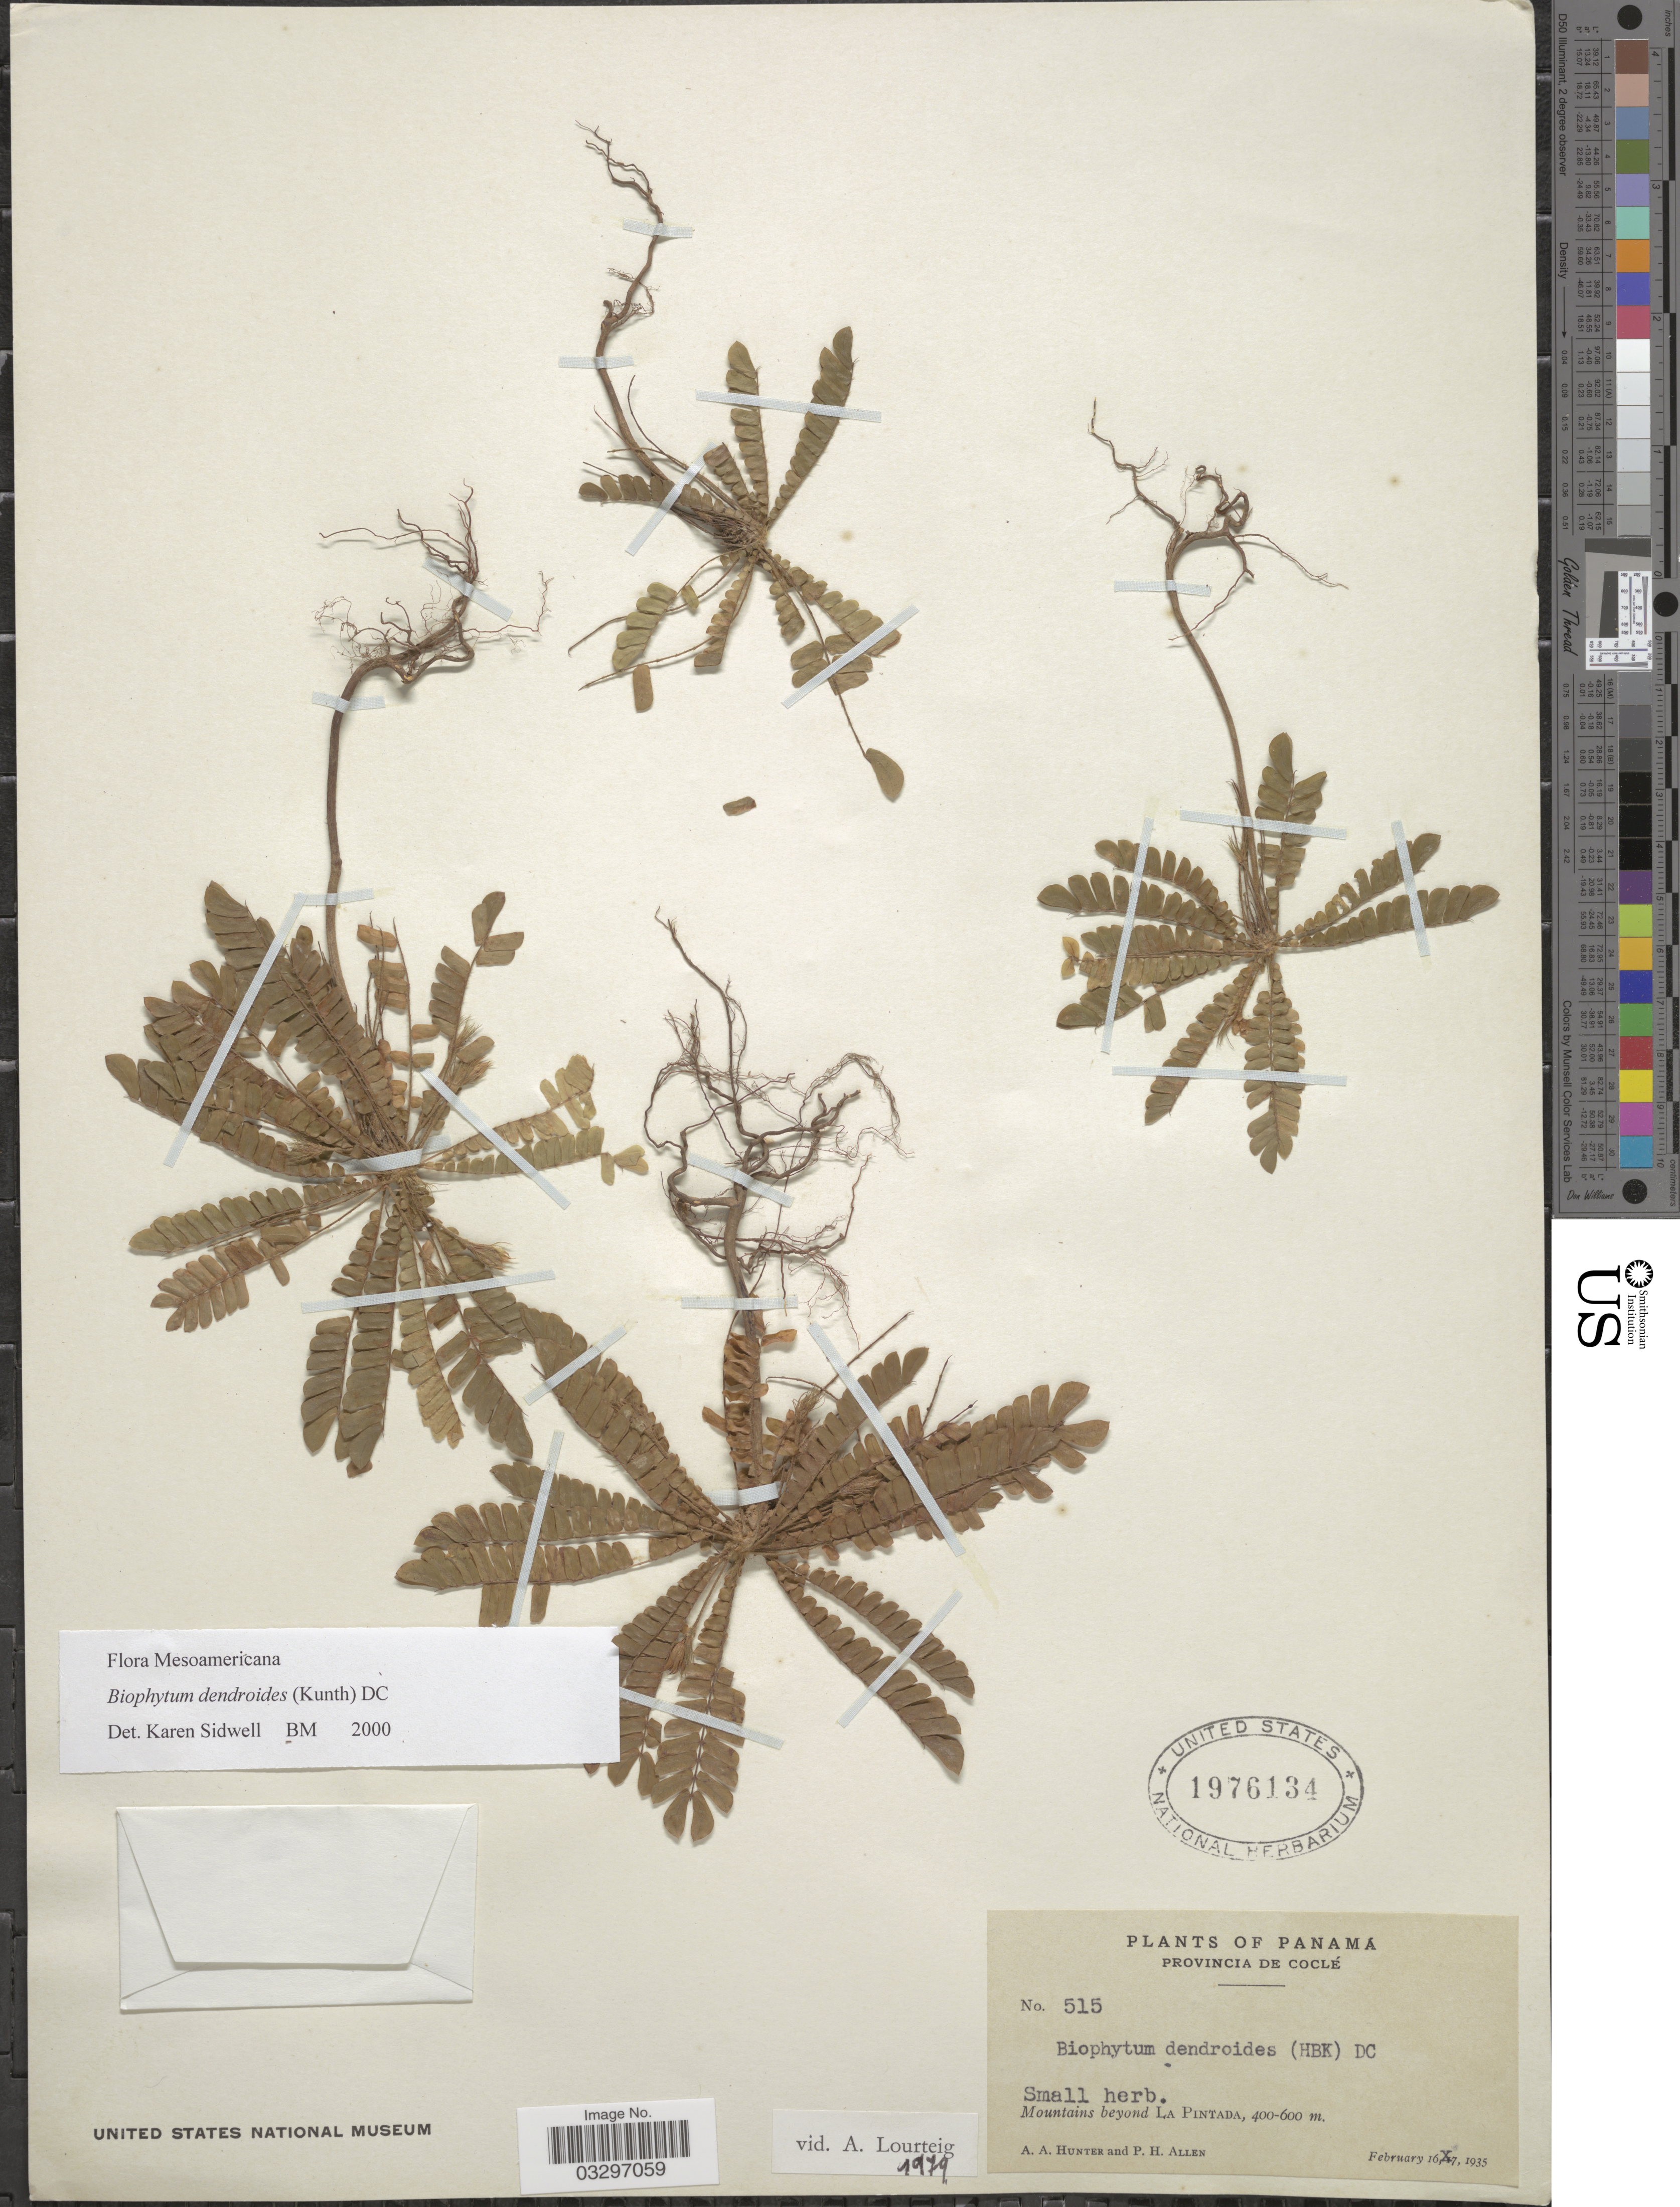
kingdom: Plantae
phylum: Tracheophyta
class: Magnoliopsida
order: Oxalidales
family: Oxalidaceae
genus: Biophytum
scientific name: Biophytum dendroides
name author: (Kunth) DC.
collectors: A. Hunter & P. H. Allen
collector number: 515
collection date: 1935-02-16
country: Panama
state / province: Coclé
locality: Mountains beyond La Pintada.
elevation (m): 400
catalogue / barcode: US 1976134